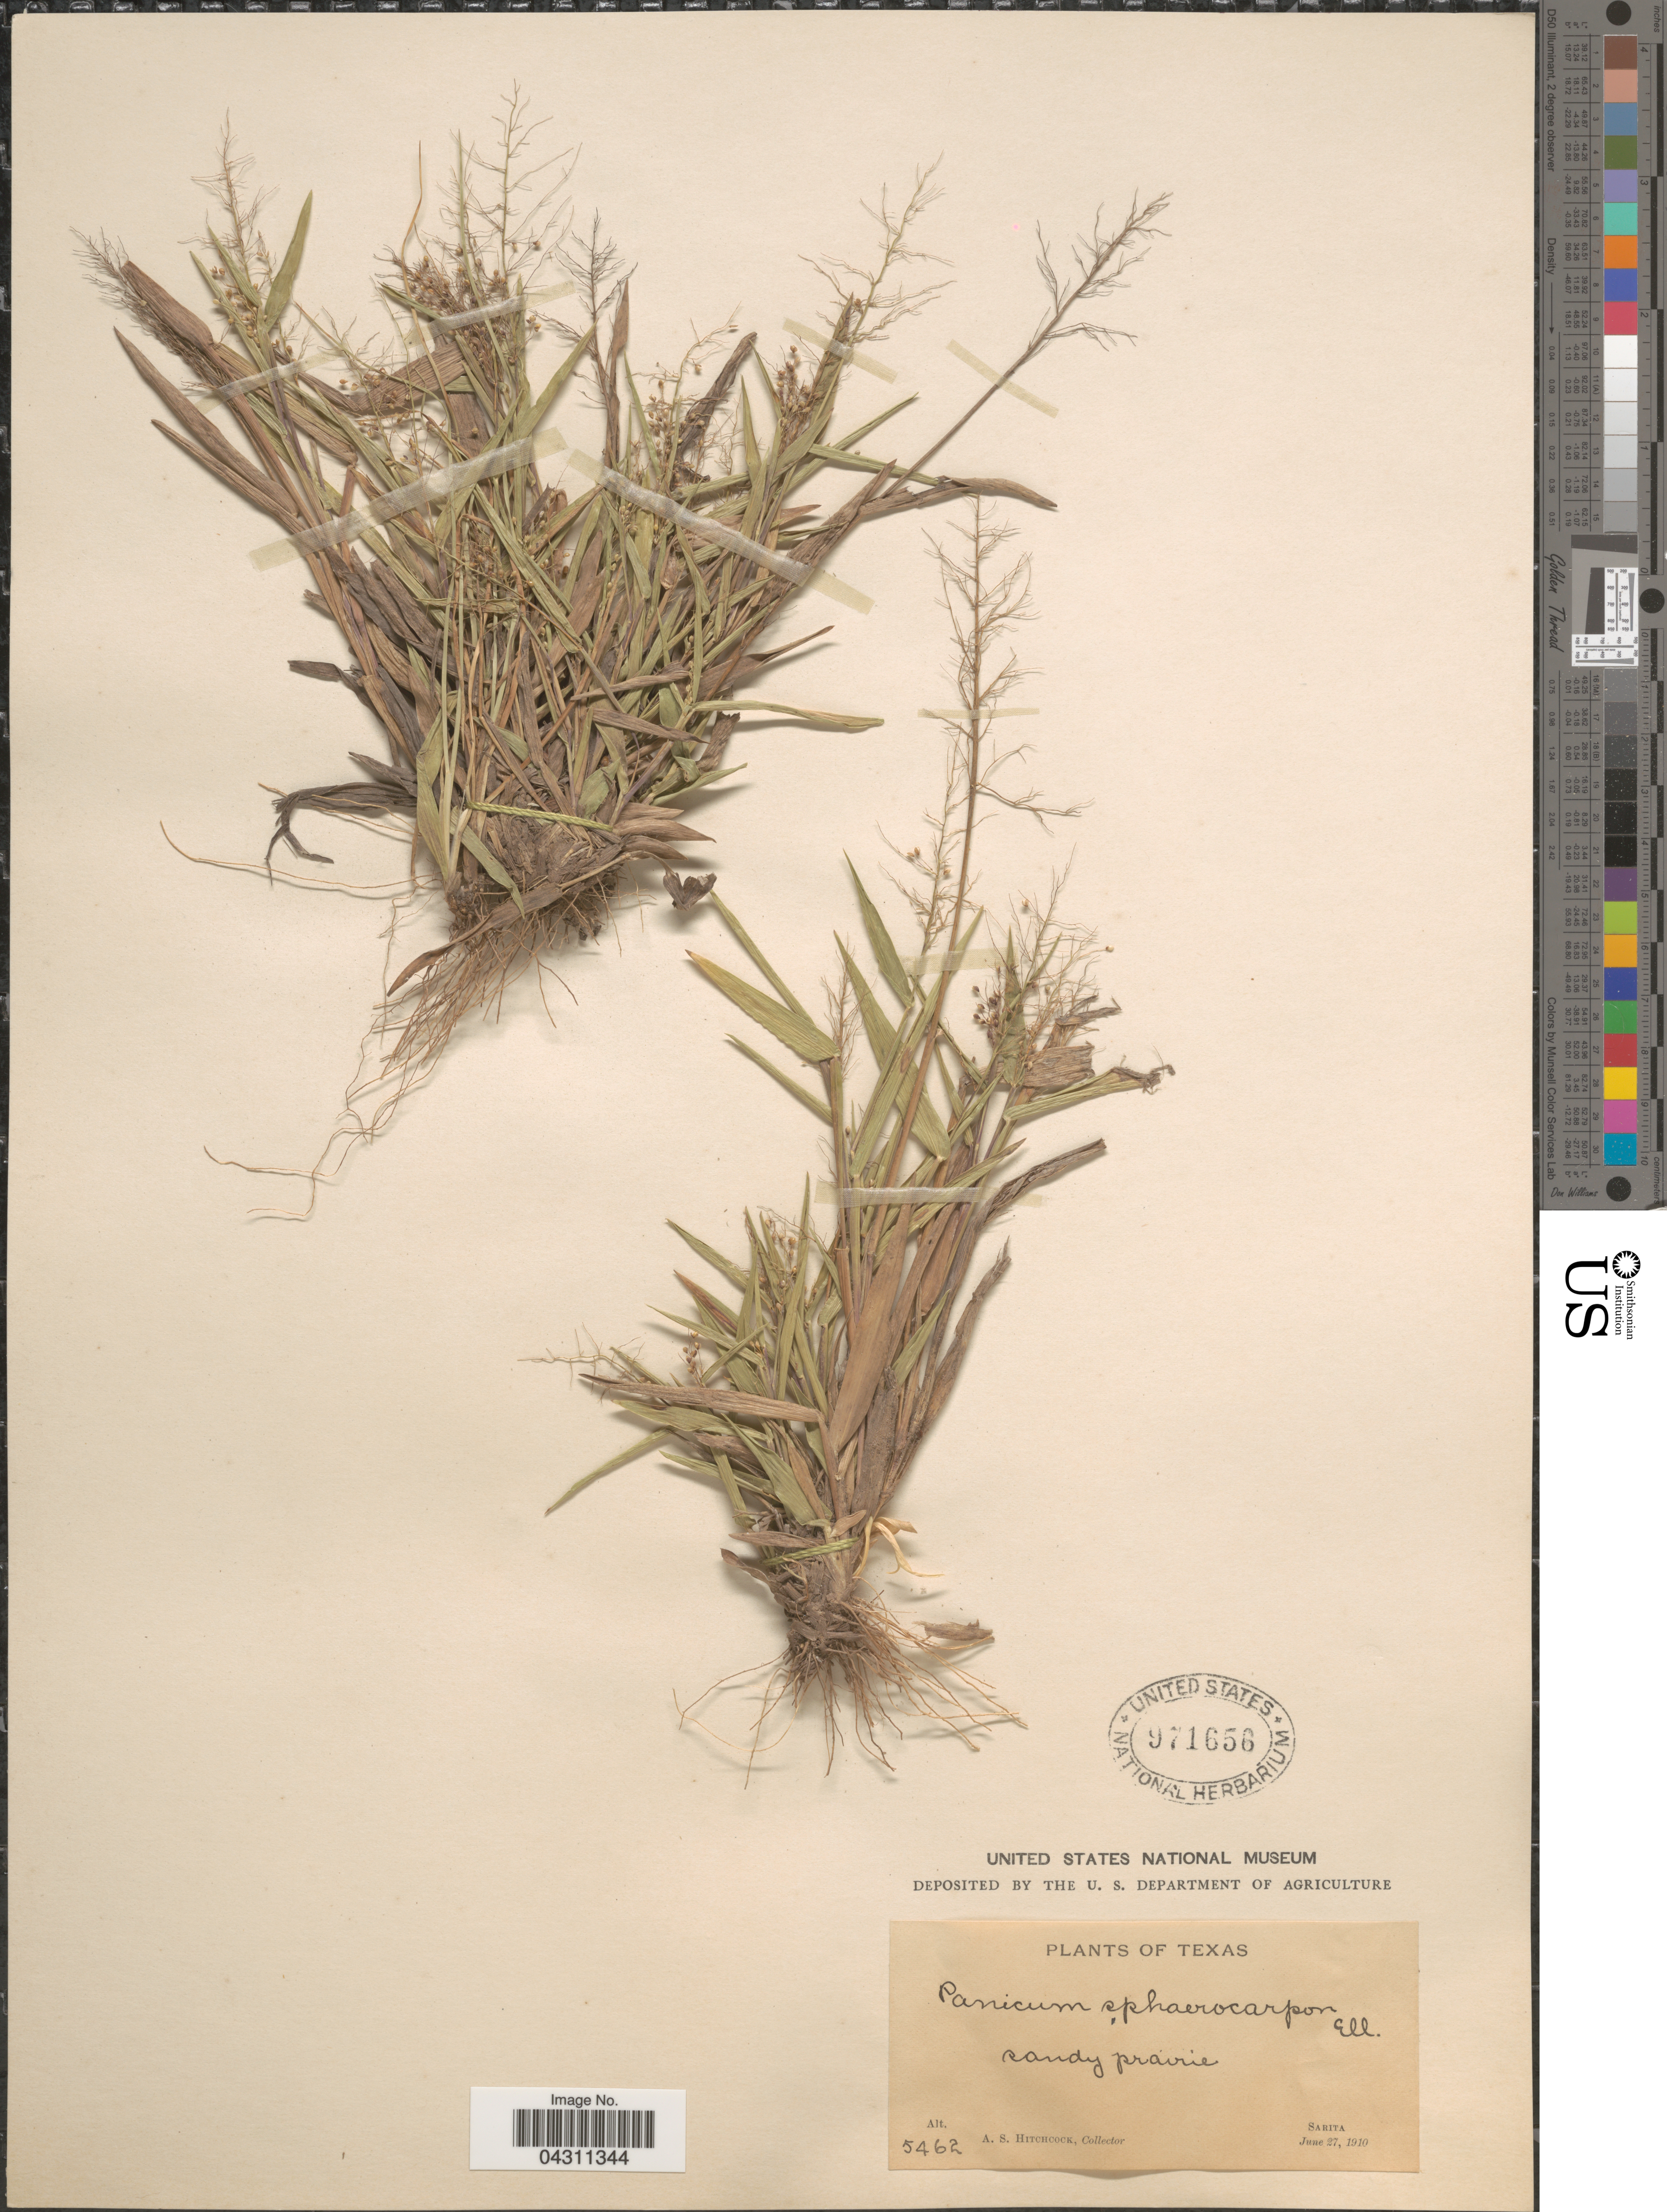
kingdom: Plantae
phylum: Tracheophyta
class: Liliopsida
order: Poales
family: Poaceae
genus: Dichanthelium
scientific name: Dichanthelium sphaerocarpon var. sphaerocarpon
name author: (Elliott) Gould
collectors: A. S. Hitchcock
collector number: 5462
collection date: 1910-06-27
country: United States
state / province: Texas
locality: Sandy prairie. Sarita.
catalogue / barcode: US 971656